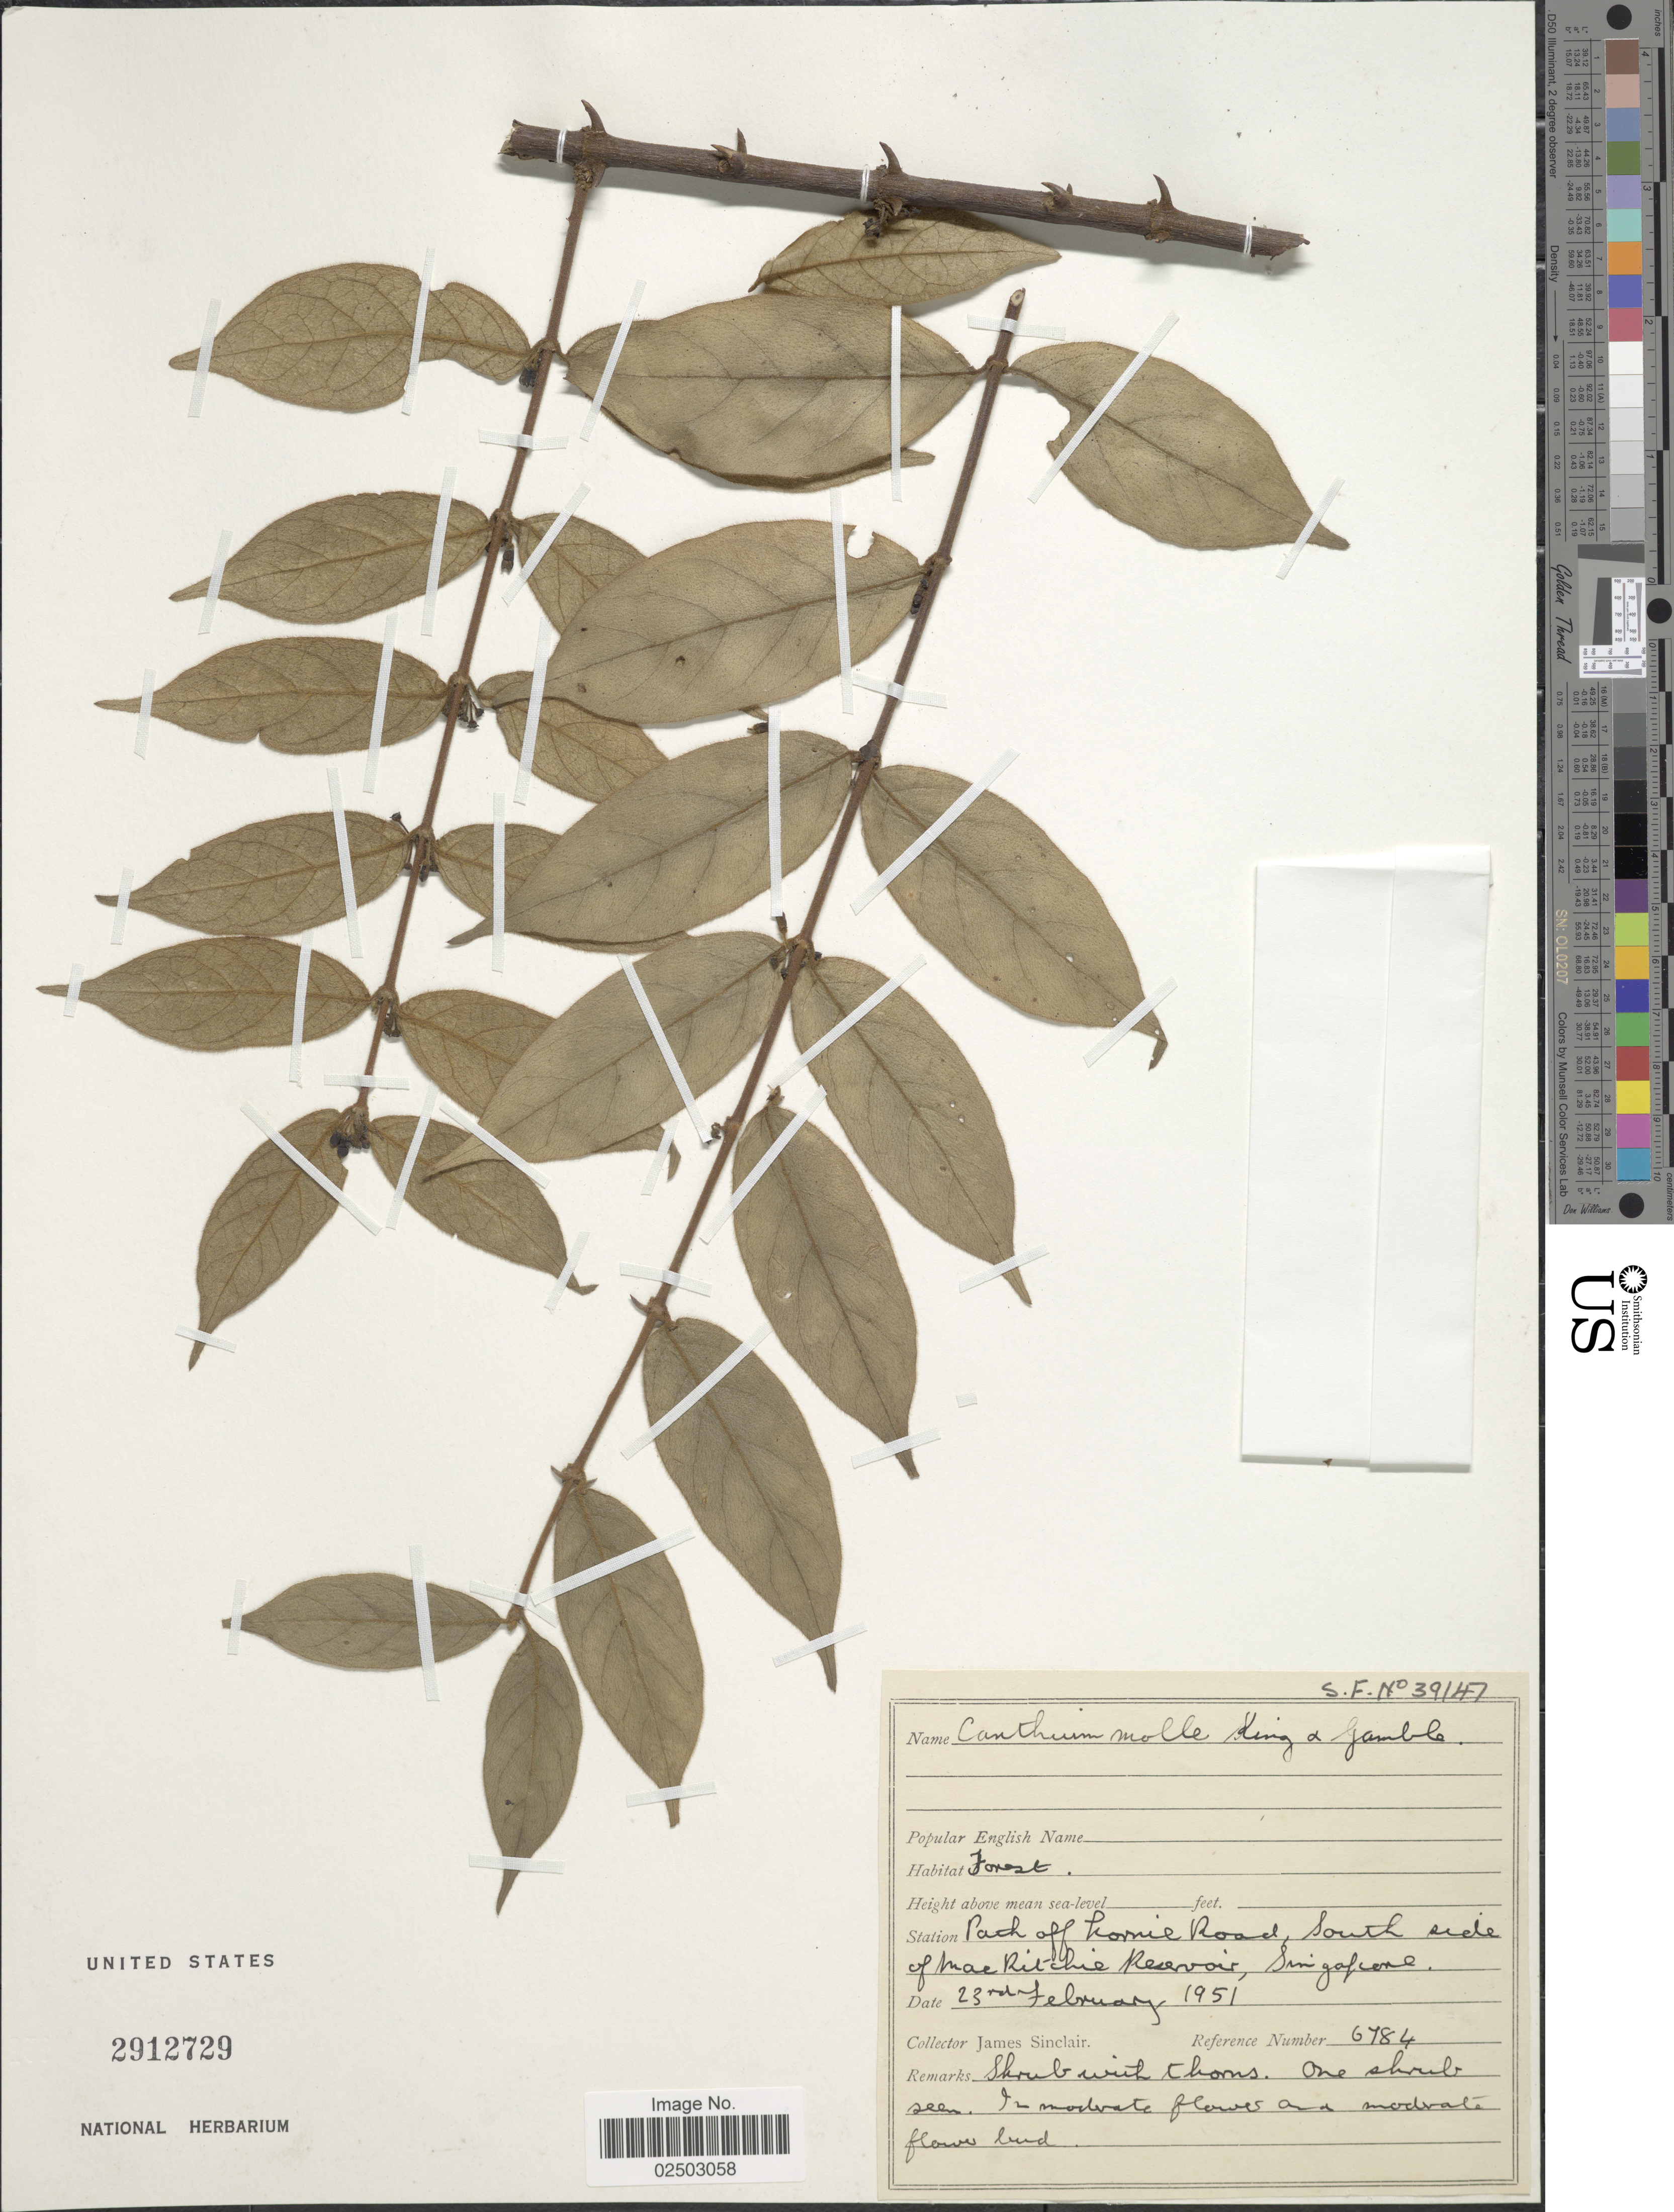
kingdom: Plantae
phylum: Tracheophyta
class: Magnoliopsida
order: Gentianales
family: Rubiaceae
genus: Canthium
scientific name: Canthium molle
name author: King & Gamble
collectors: J. Sinclair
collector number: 6784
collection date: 1951-02-23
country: Singapore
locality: Path off Lorrie Road, south side of MacRitchie Reservoir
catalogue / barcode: US 2912729